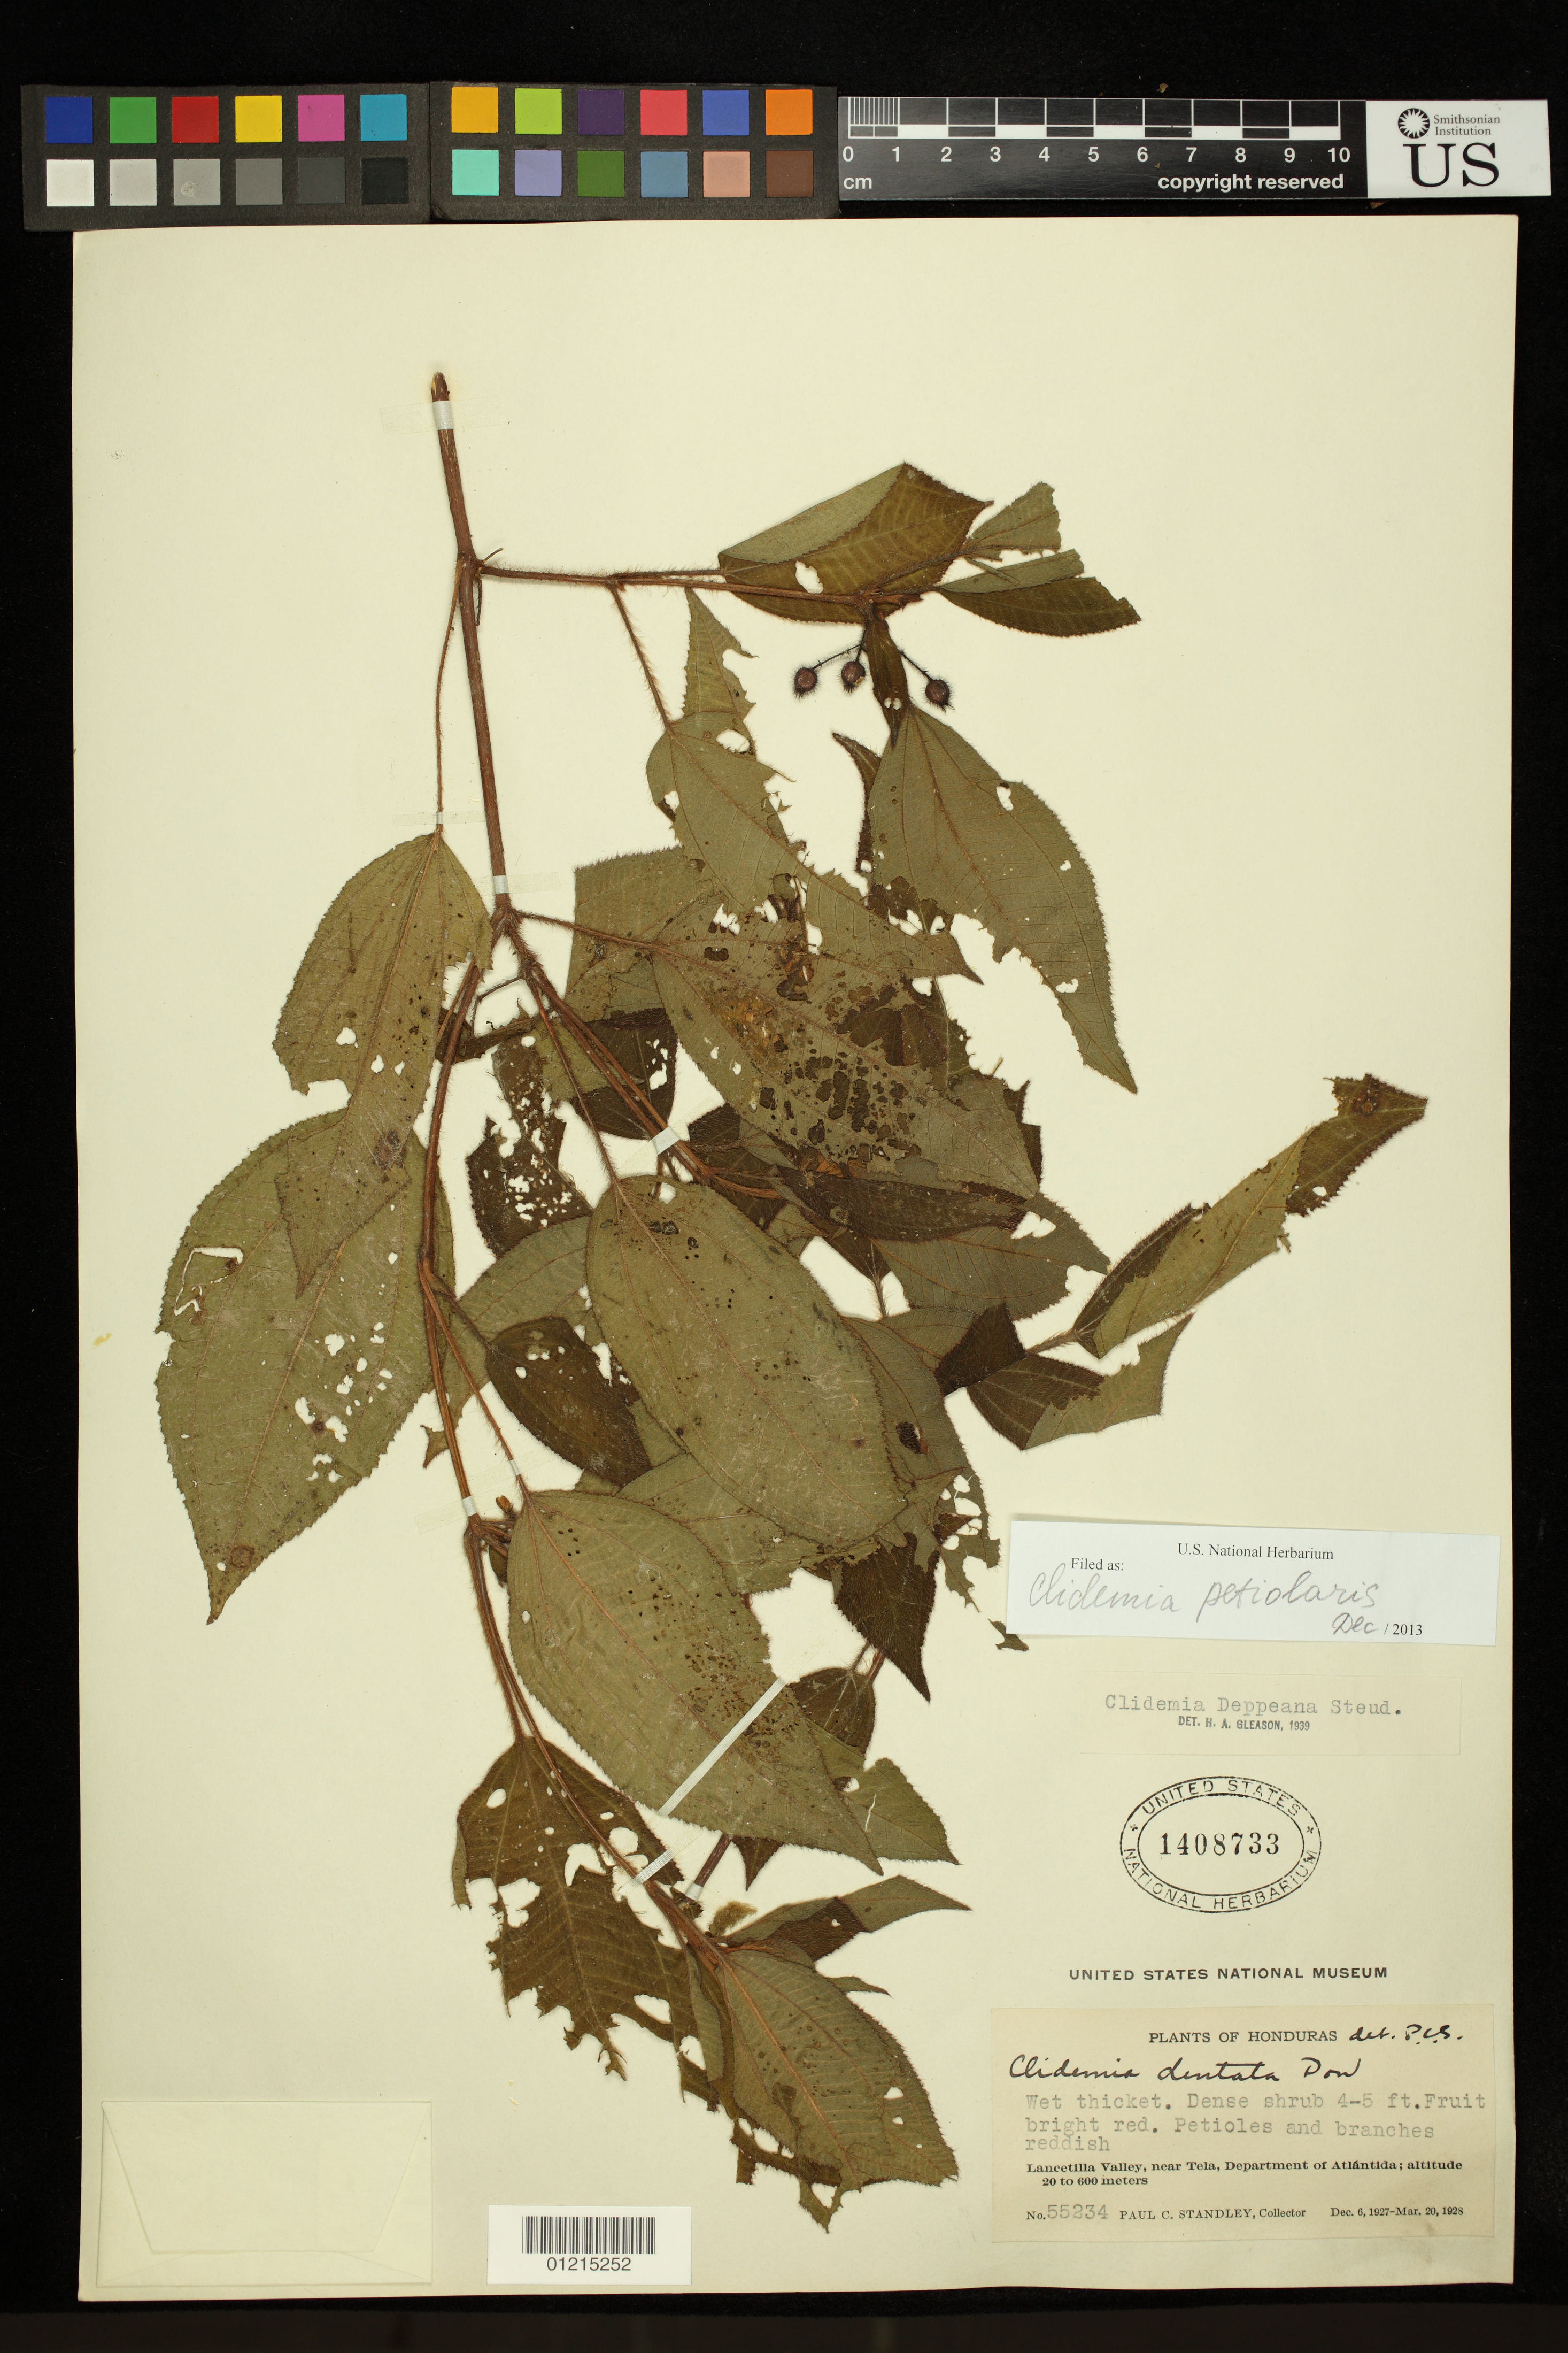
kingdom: Plantae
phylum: Tracheophyta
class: Magnoliopsida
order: Myrtales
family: Melastomataceae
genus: Clidemia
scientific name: Clidemia petiolaris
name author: (Schltdl. & Cham.) Schltdl. ex Triana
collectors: P. C. Standley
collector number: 55234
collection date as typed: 06 Dec 1927 to 20 Mar 1928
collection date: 1927-12-06/1928-03-20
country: Honduras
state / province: Atlántida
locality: Lancetilla Valley, near Tela.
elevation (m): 20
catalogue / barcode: US 1408733